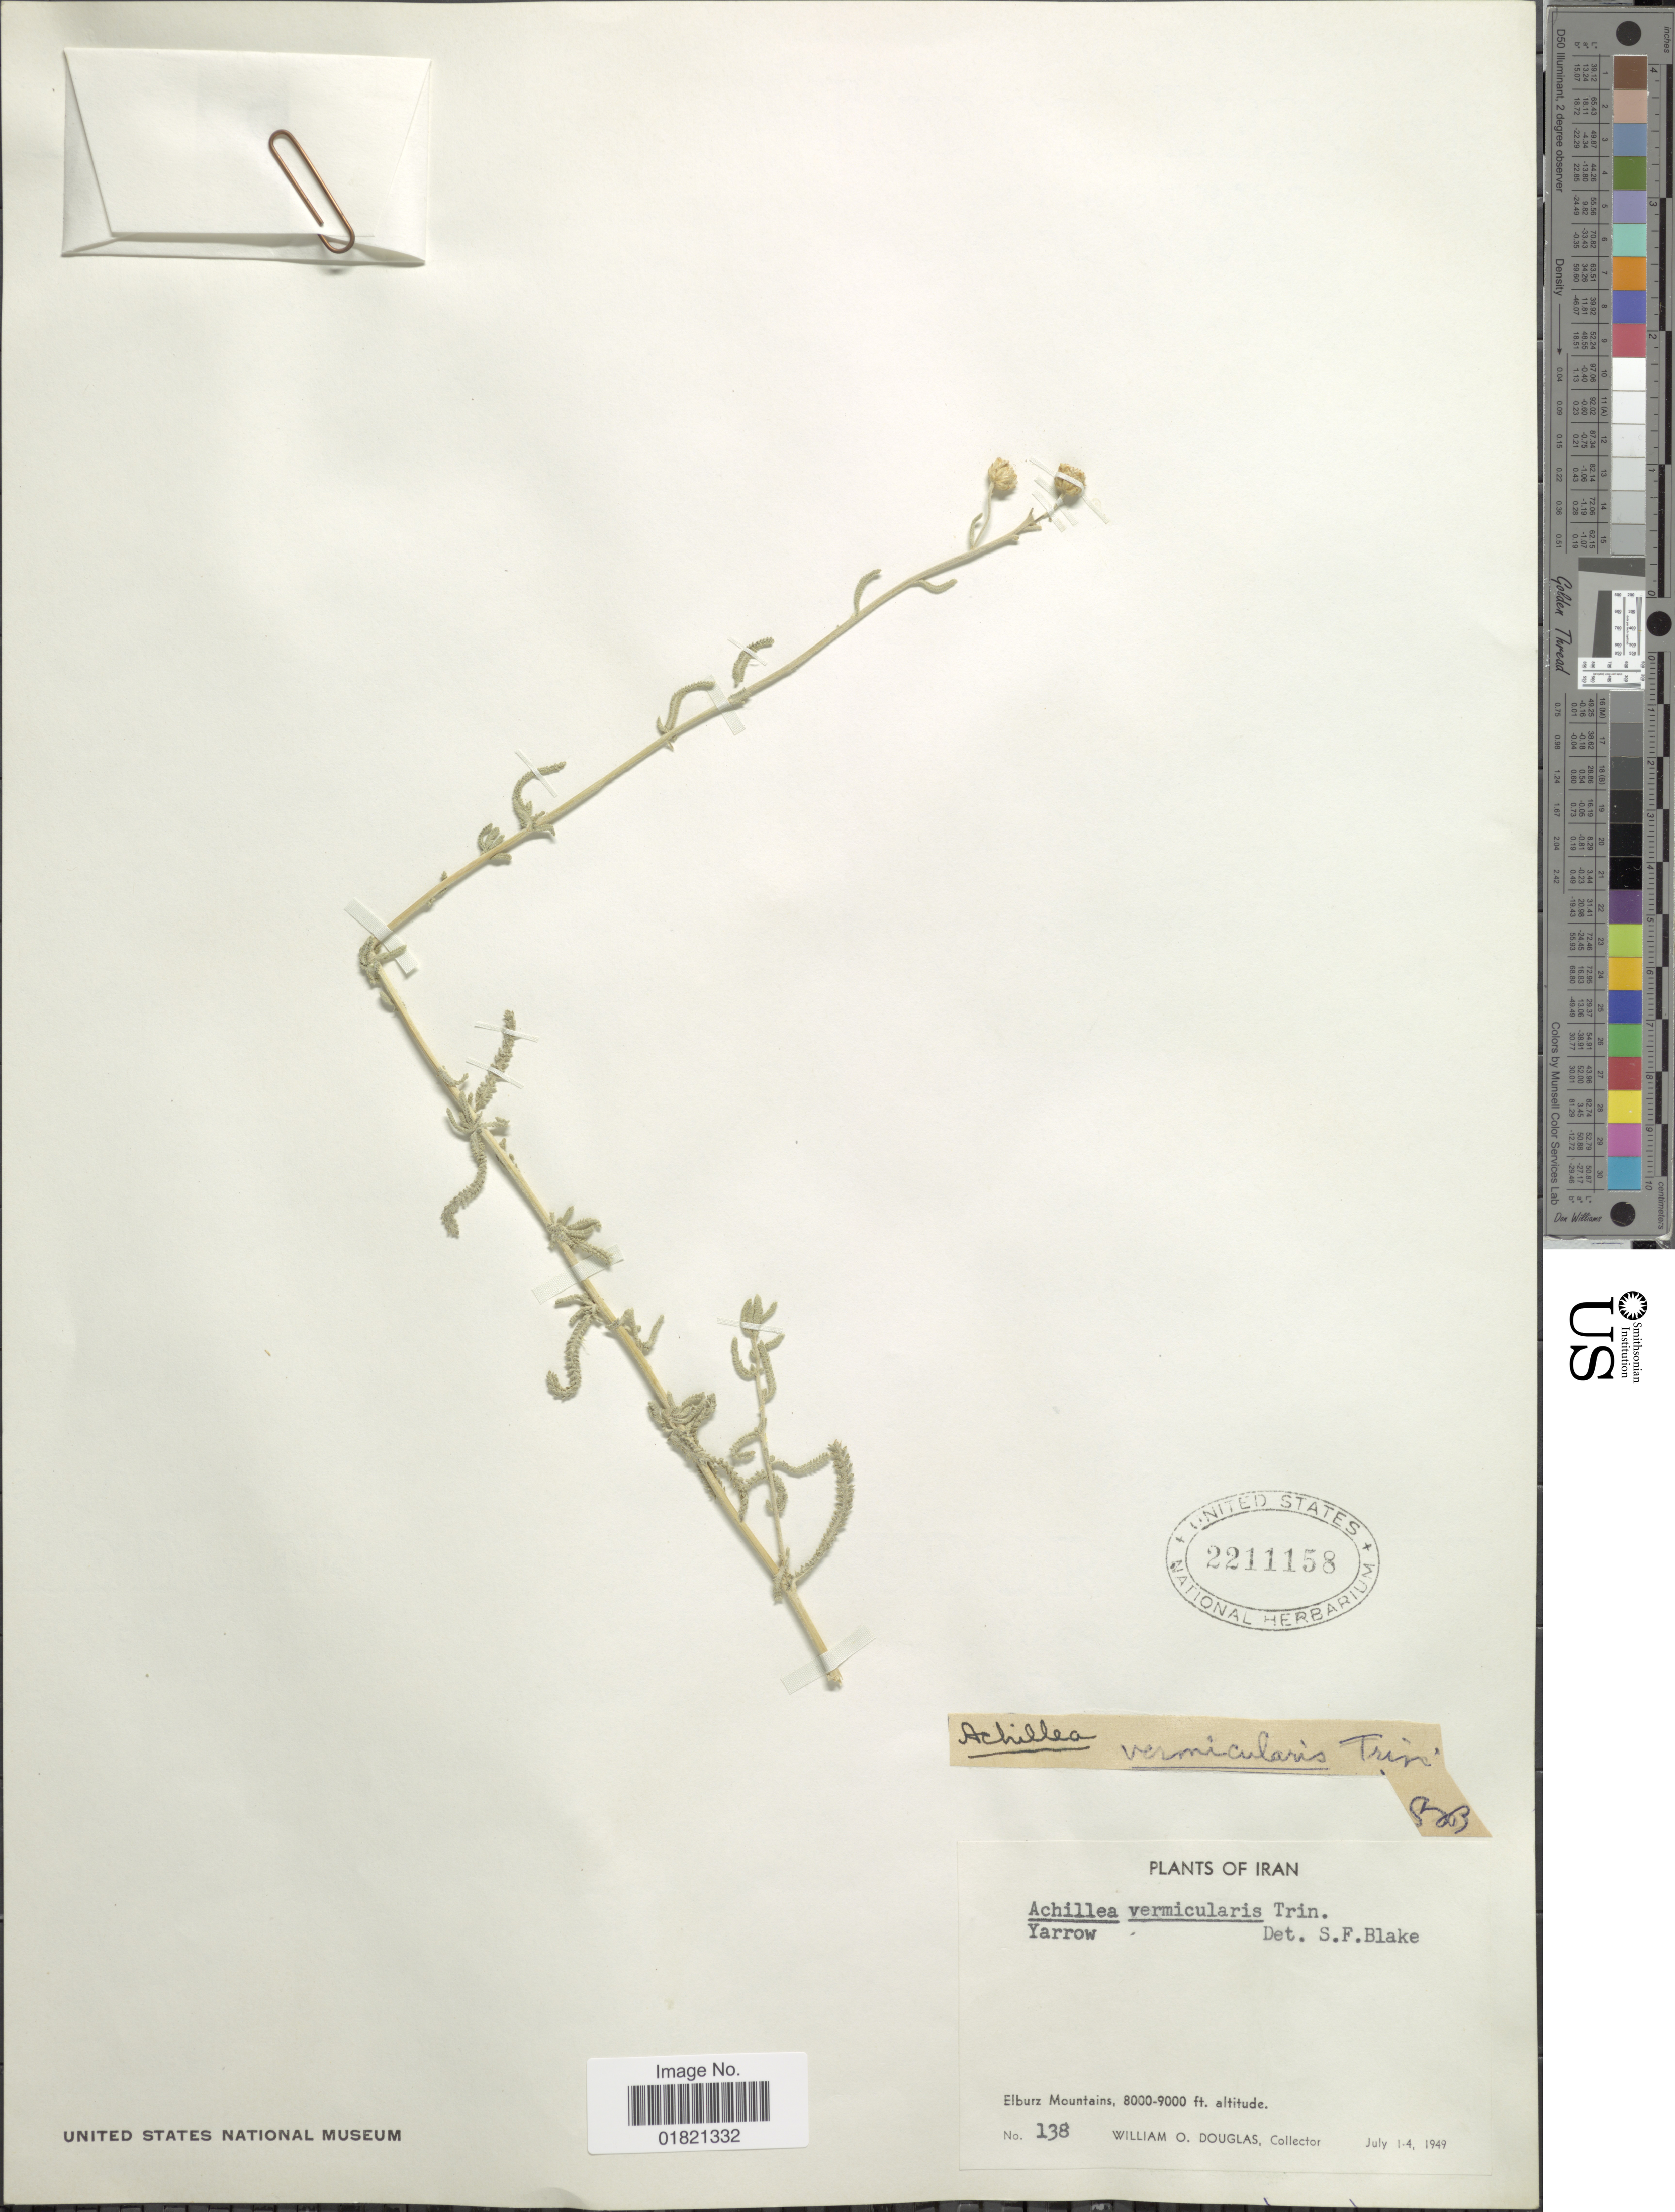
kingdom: Plantae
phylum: Tracheophyta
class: Magnoliopsida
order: Asterales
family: Asteraceae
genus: Achillea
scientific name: Achillea vermicularis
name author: Trin.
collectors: W. Douglas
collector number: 138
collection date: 1949-07-01/1949-07-04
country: Iran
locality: Elburz Mountains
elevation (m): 2438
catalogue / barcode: US 2211158